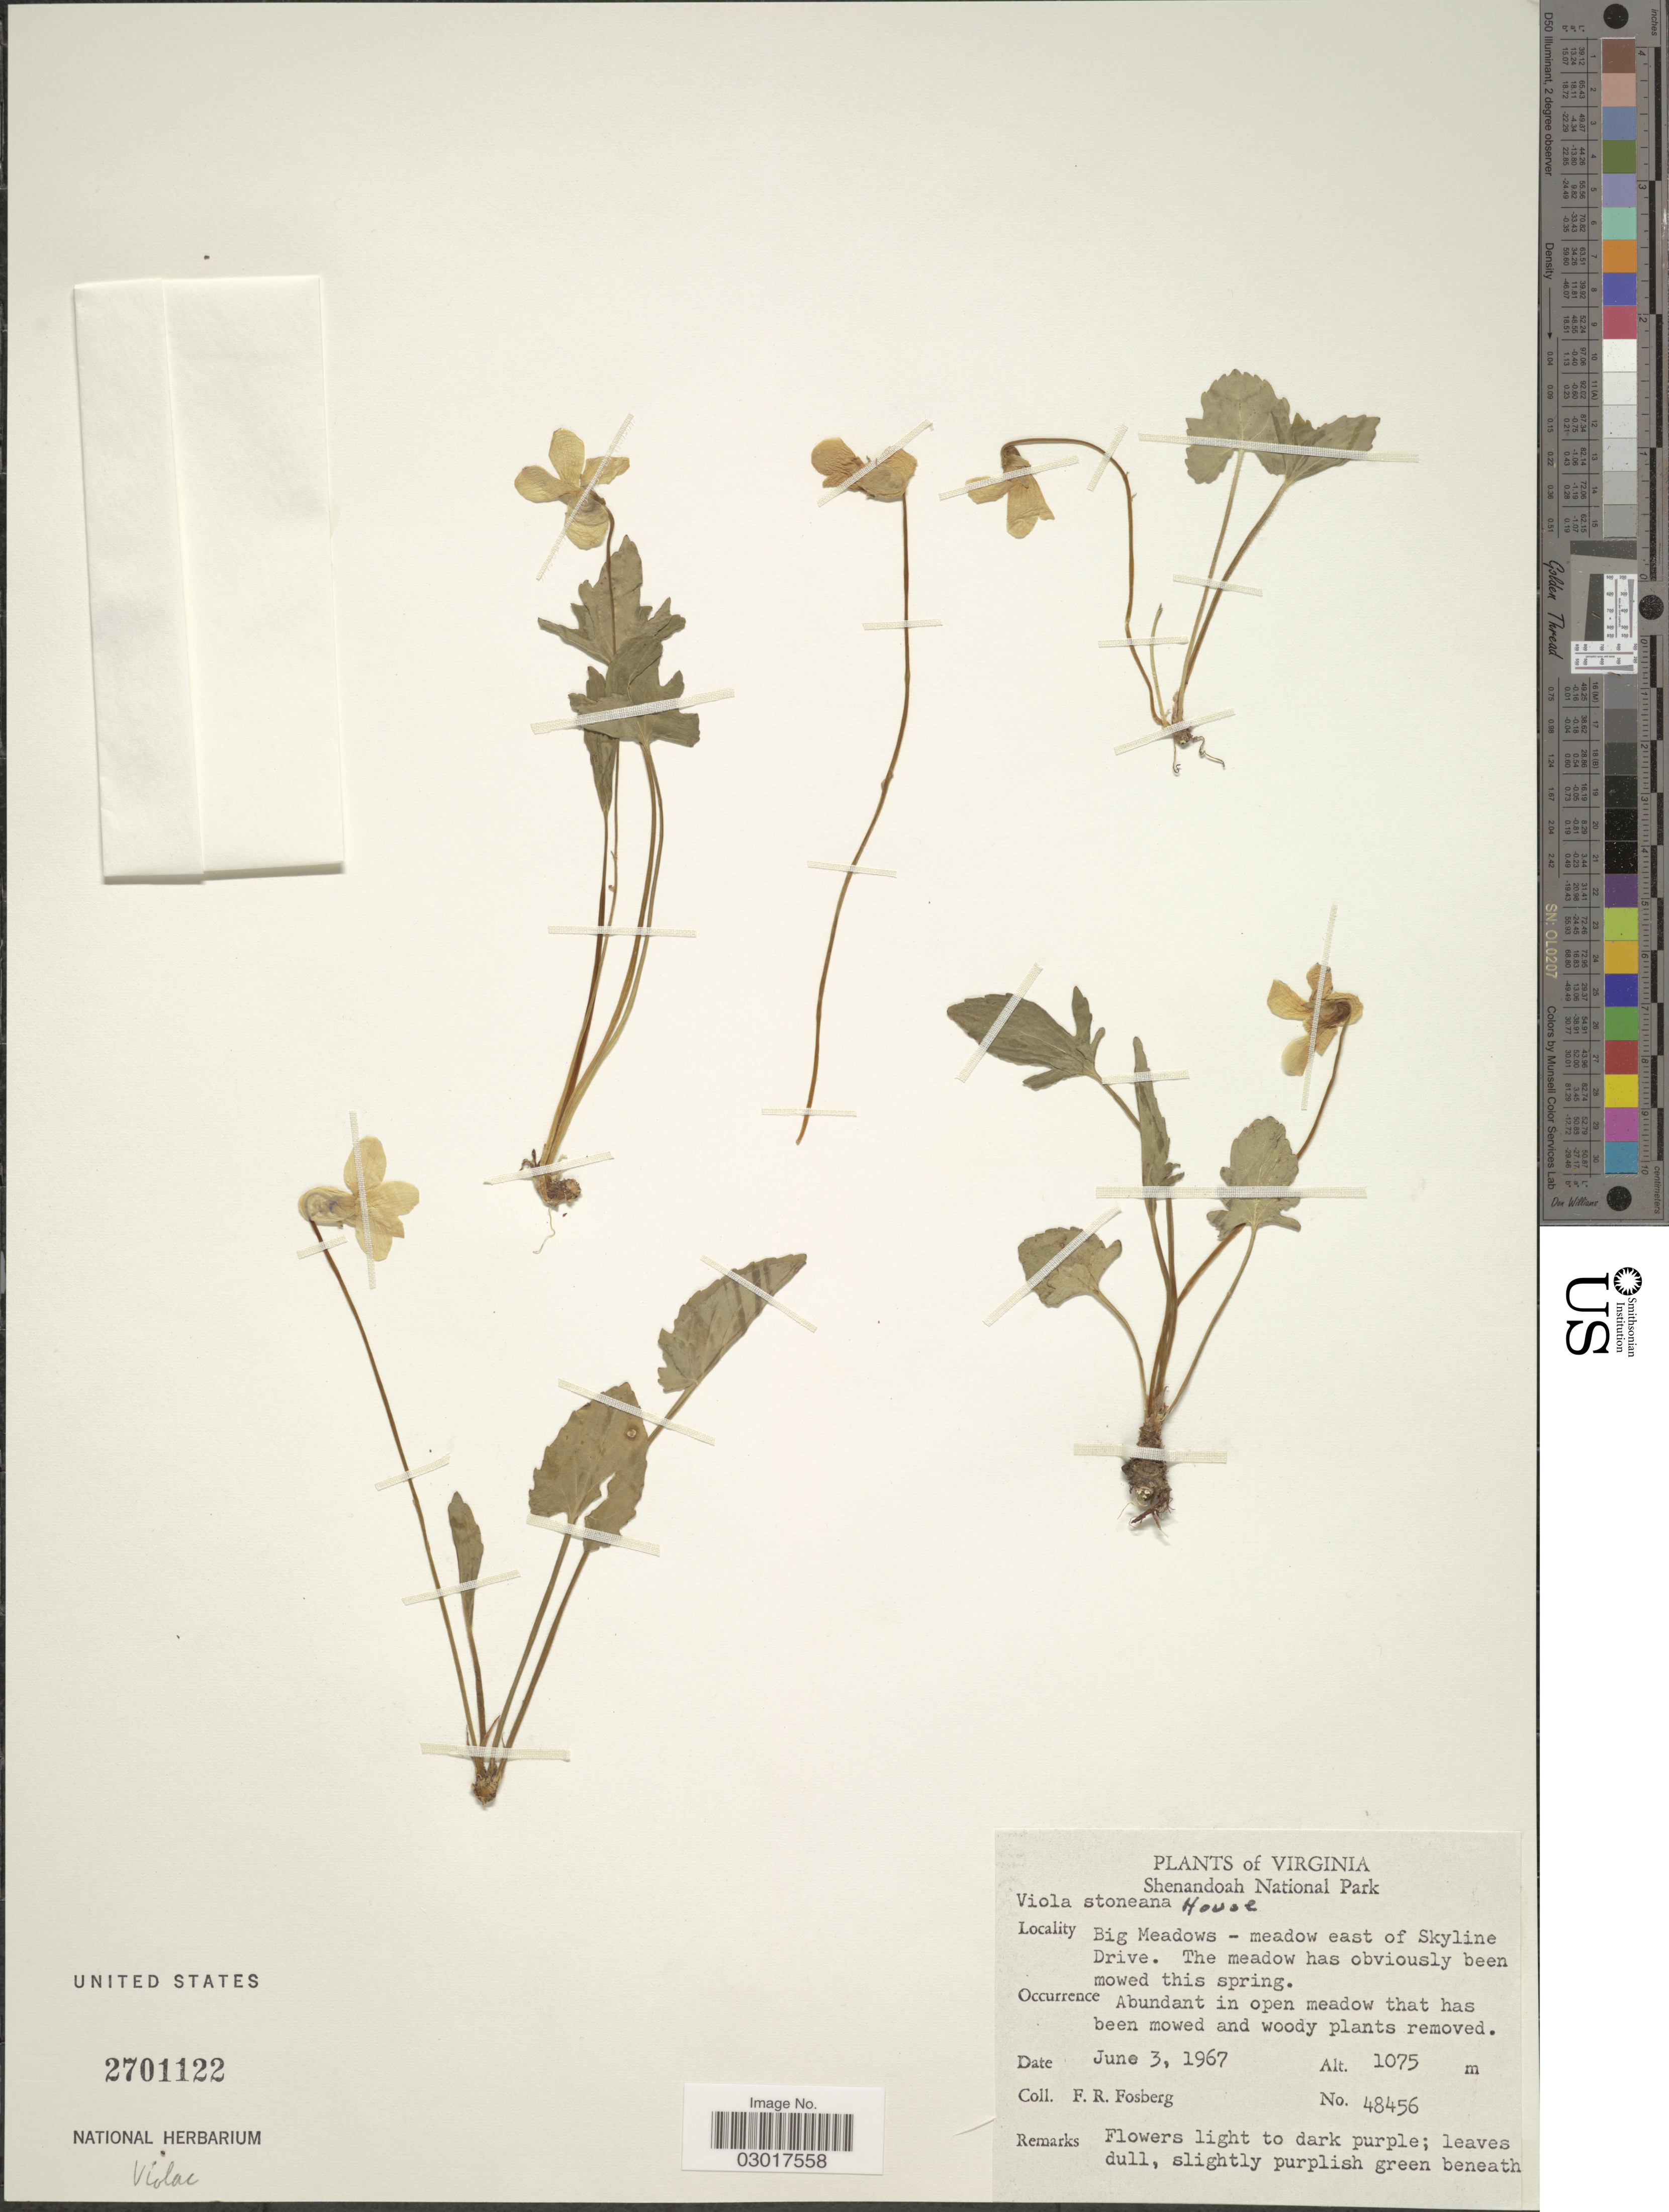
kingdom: Plantae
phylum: Tracheophyta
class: Magnoliopsida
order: Malpighiales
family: Violaceae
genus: Viola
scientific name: Viola triloba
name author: Schwein.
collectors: F. R. Fosberg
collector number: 48456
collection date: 1967-06-03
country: United States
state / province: Virginia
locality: Shenandoah National Park. Big Meadows - meadow east of Skyline Drive.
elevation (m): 1075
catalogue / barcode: US 2701122